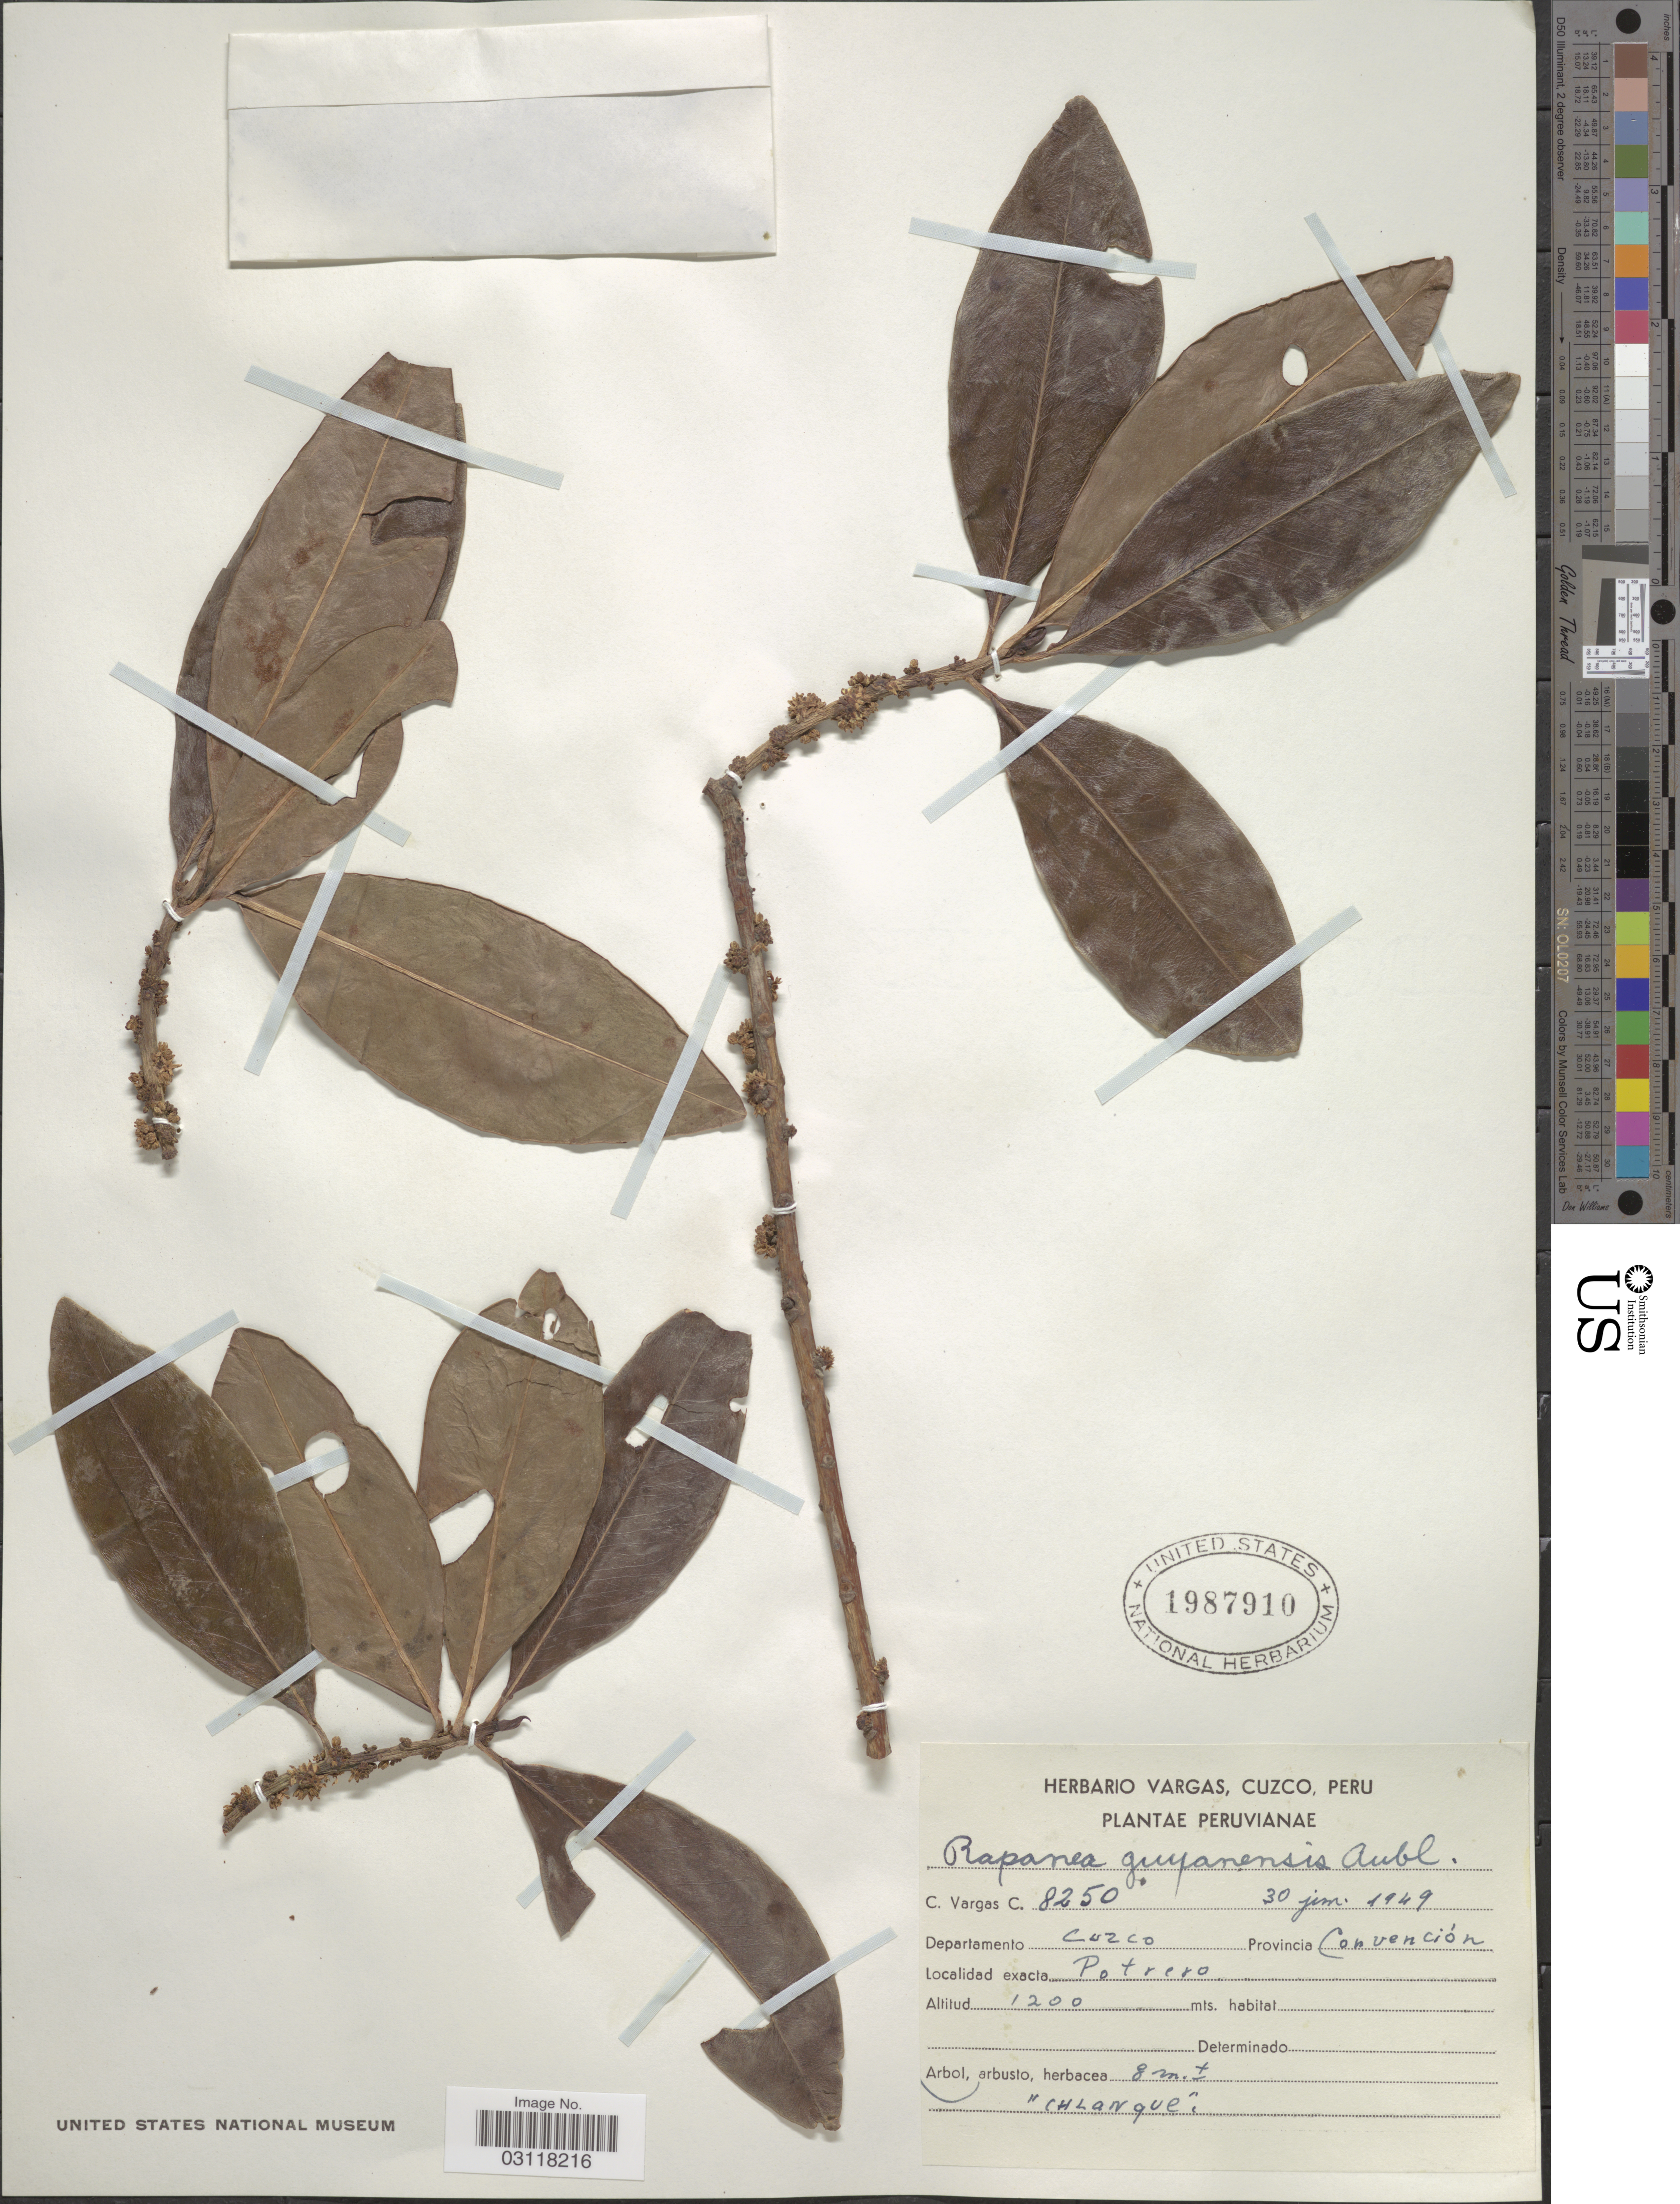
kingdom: Plantae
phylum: Tracheophyta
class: Magnoliopsida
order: Ericales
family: Primulaceae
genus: Rapanea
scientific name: Rapanea guianensis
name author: Aubl.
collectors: C. Vargas Calderón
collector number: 8250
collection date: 1949-06-30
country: Peru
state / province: Cusco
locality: Departamento Cuzco. Provincia Convención. Potrero.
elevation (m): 1200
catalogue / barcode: US 1987910